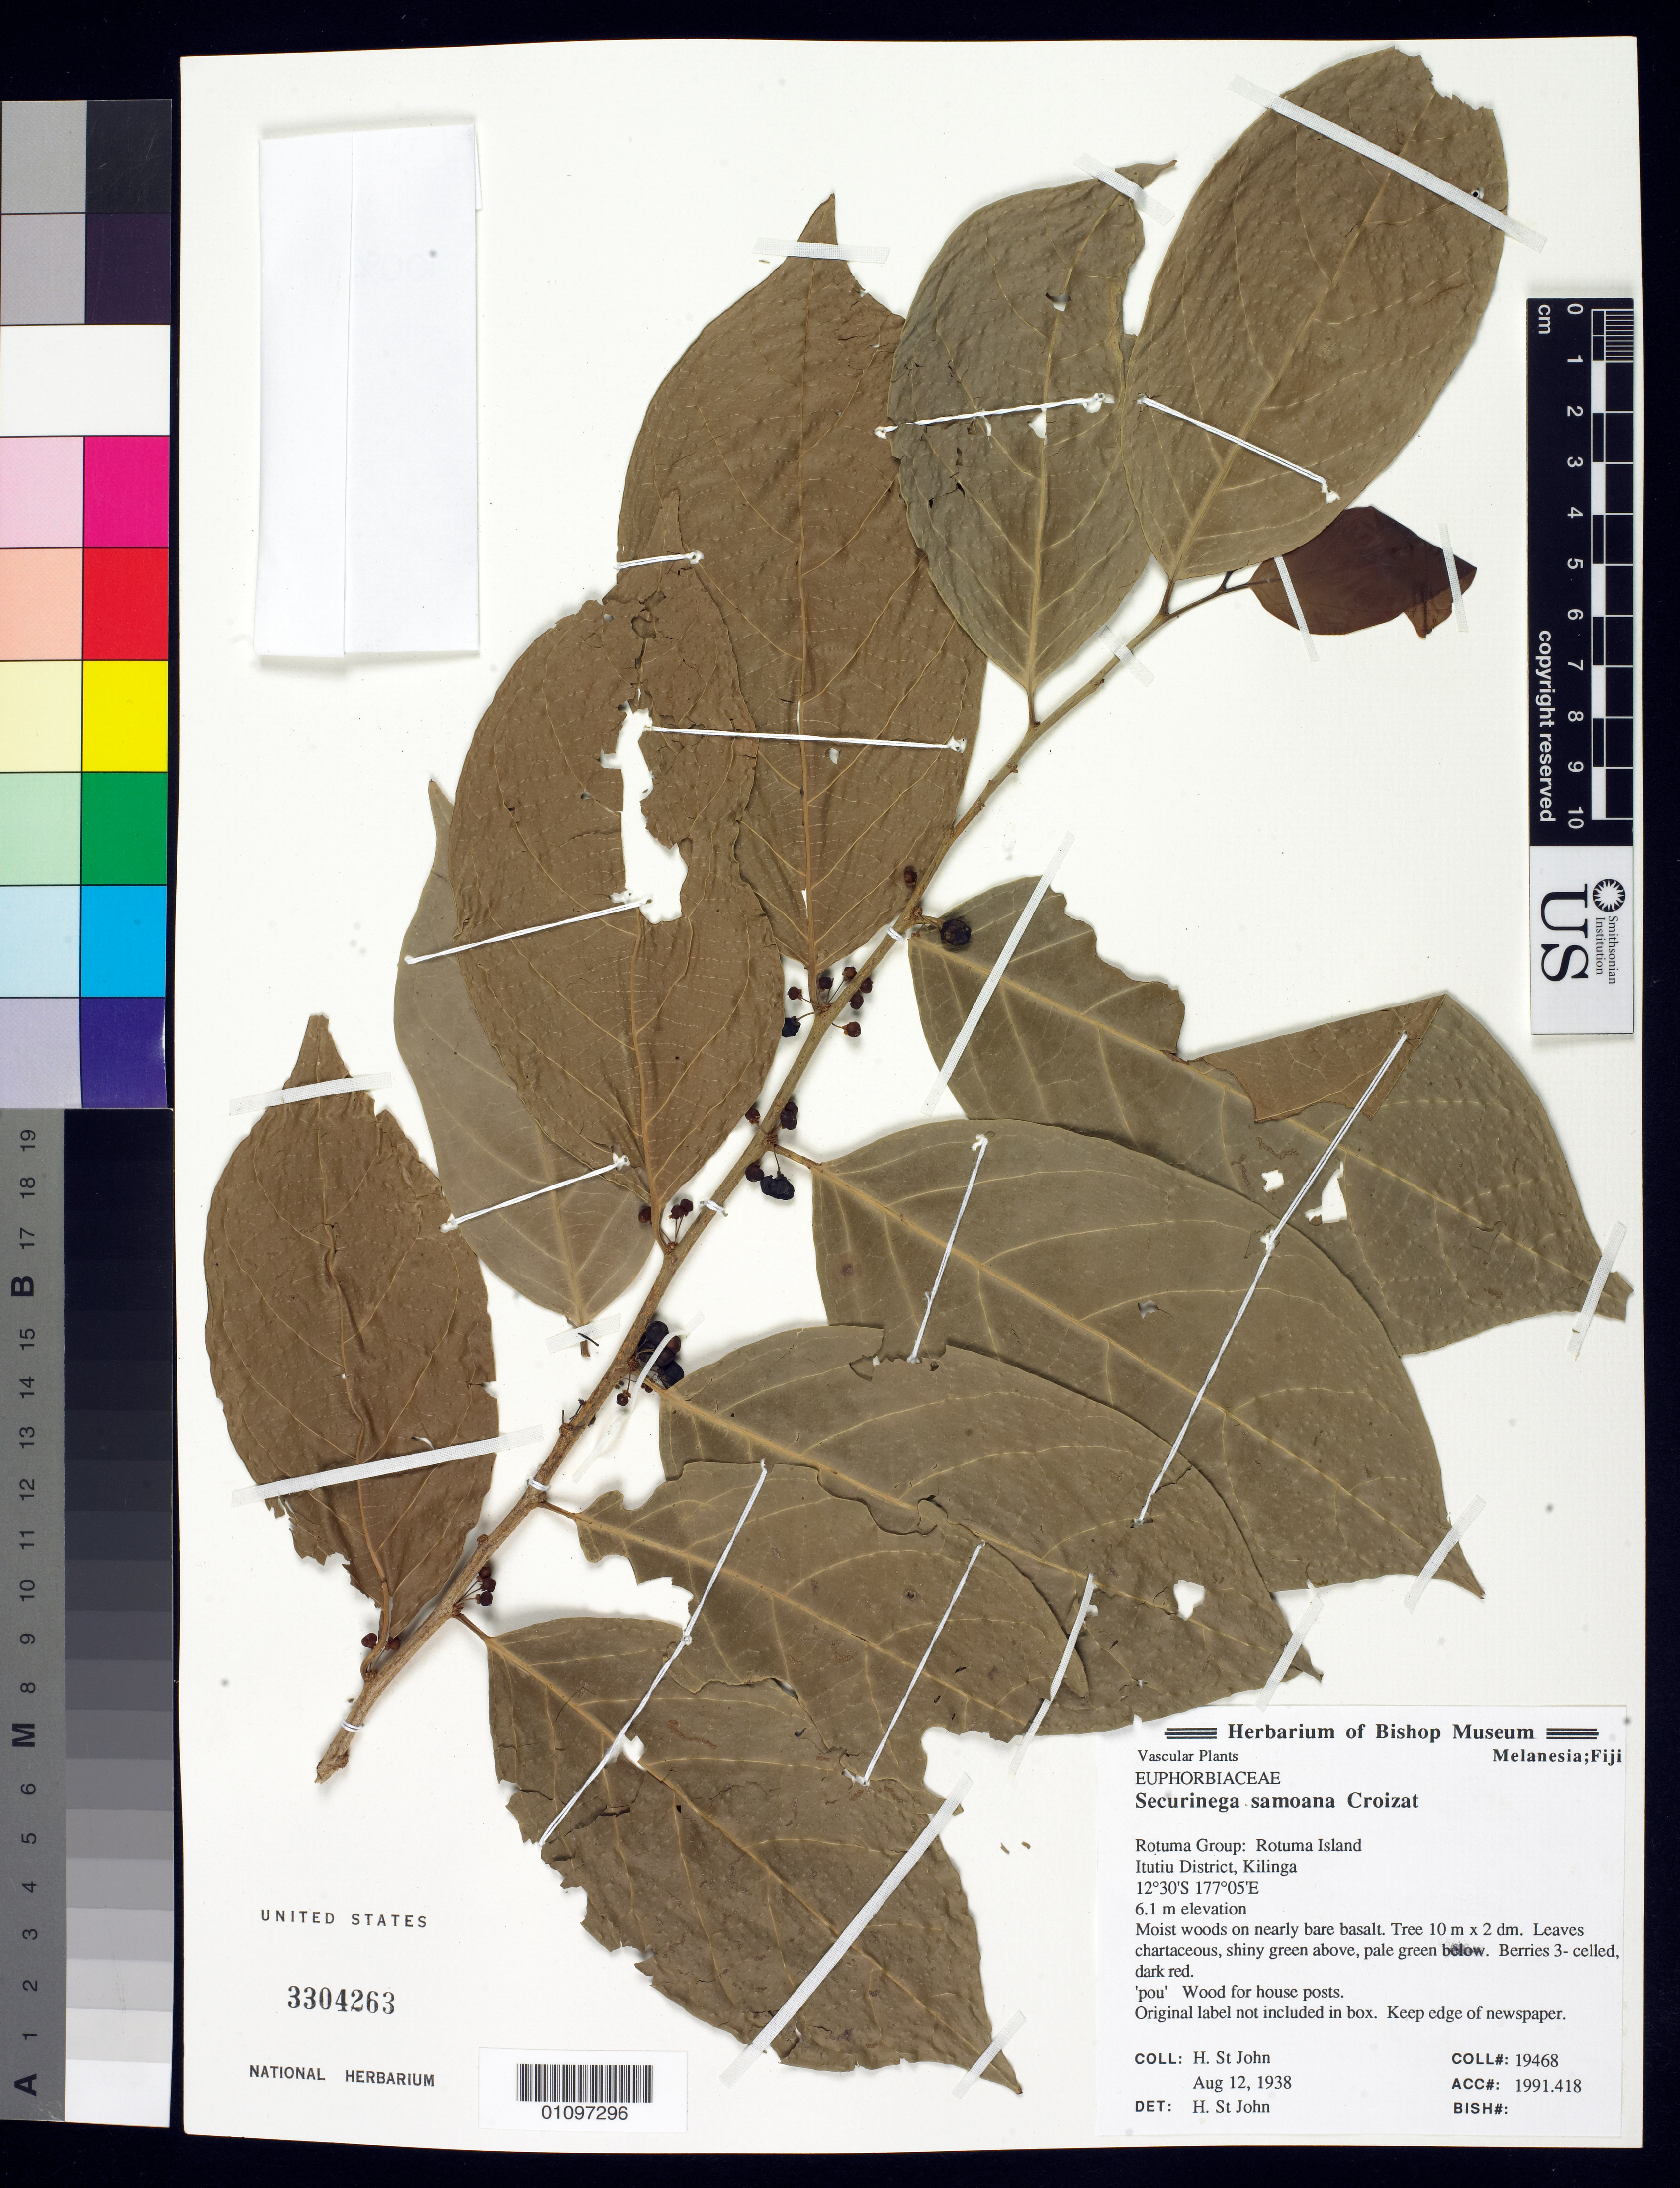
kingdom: Plantae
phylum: Tracheophyta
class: Magnoliopsida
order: Malpighiales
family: Phyllanthaceae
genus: Securinega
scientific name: Securinega samoana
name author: Croizat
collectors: H. St. John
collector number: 19468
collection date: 1938-08-12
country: Fiji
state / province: Rotuma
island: Rotuma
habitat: Moist woods on nearly bare basalt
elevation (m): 6.1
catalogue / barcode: US 3304263